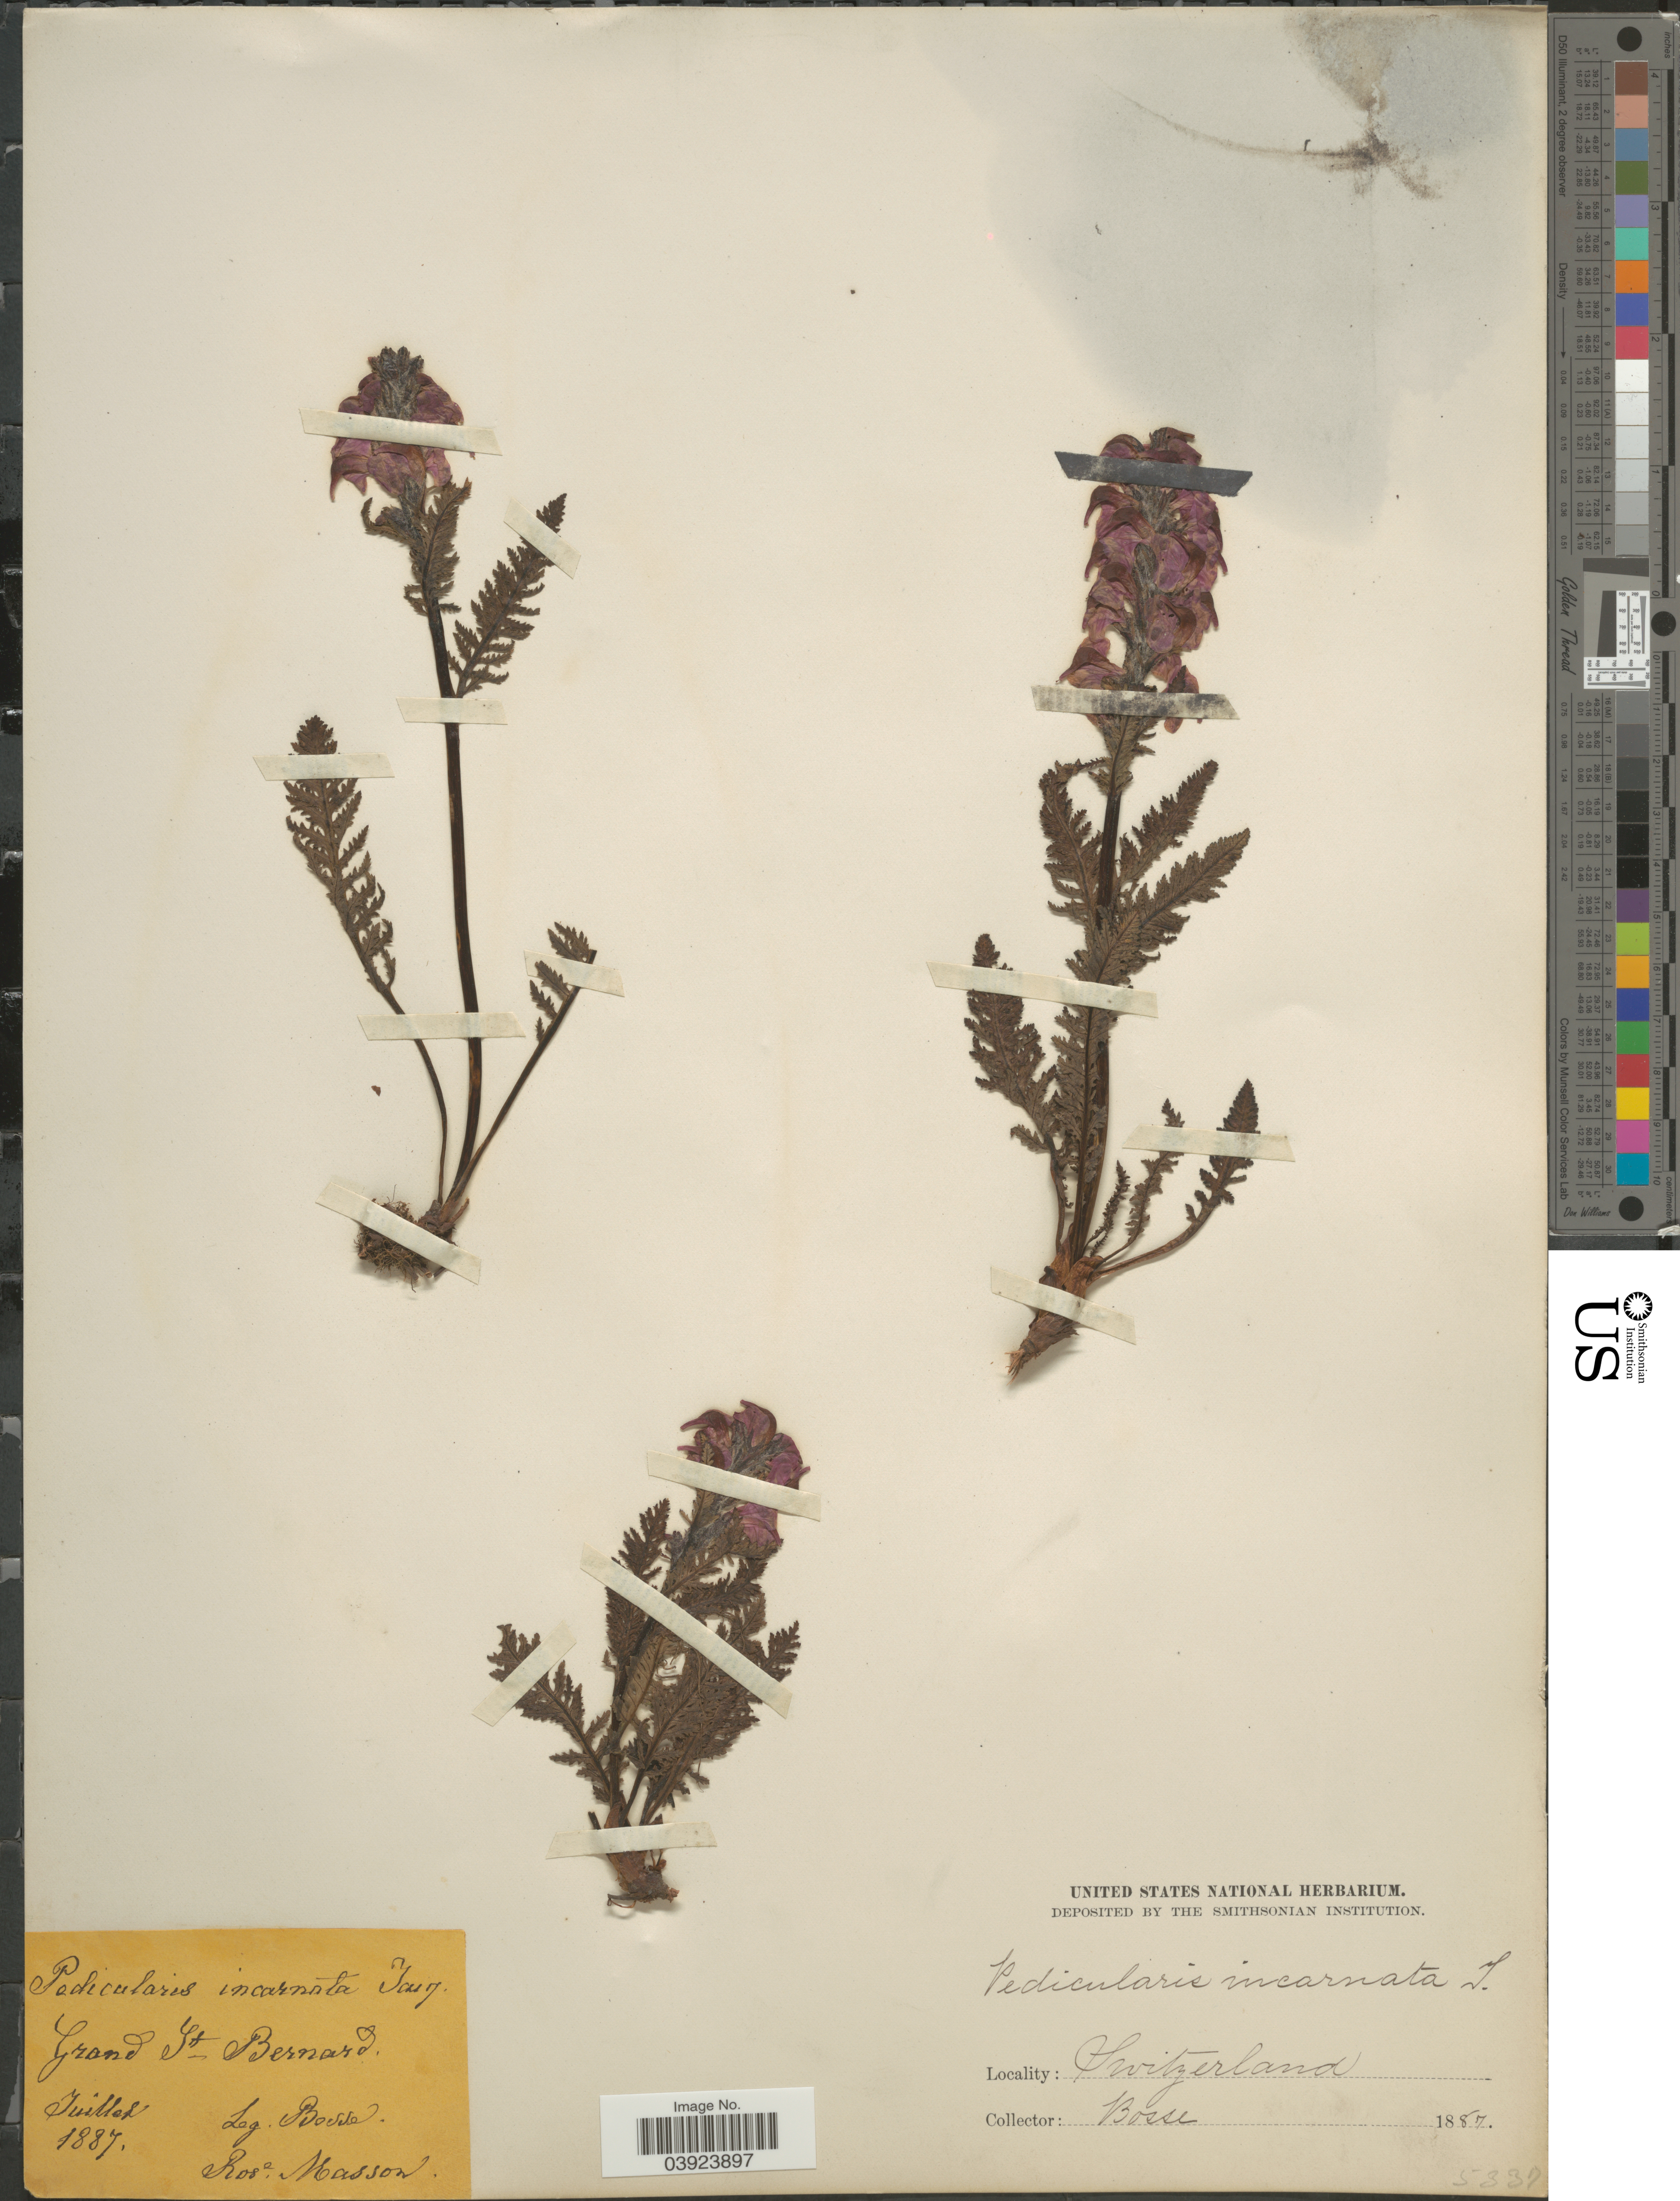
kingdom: Plantae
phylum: Tracheophyta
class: Magnoliopsida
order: Lamiales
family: Orobanchaceae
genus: Pedicularis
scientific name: Pedicularis incarnata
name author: L.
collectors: Bosse & R. Masson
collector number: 5337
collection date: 1887-07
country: Switzerland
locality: Grand St. Bernard.